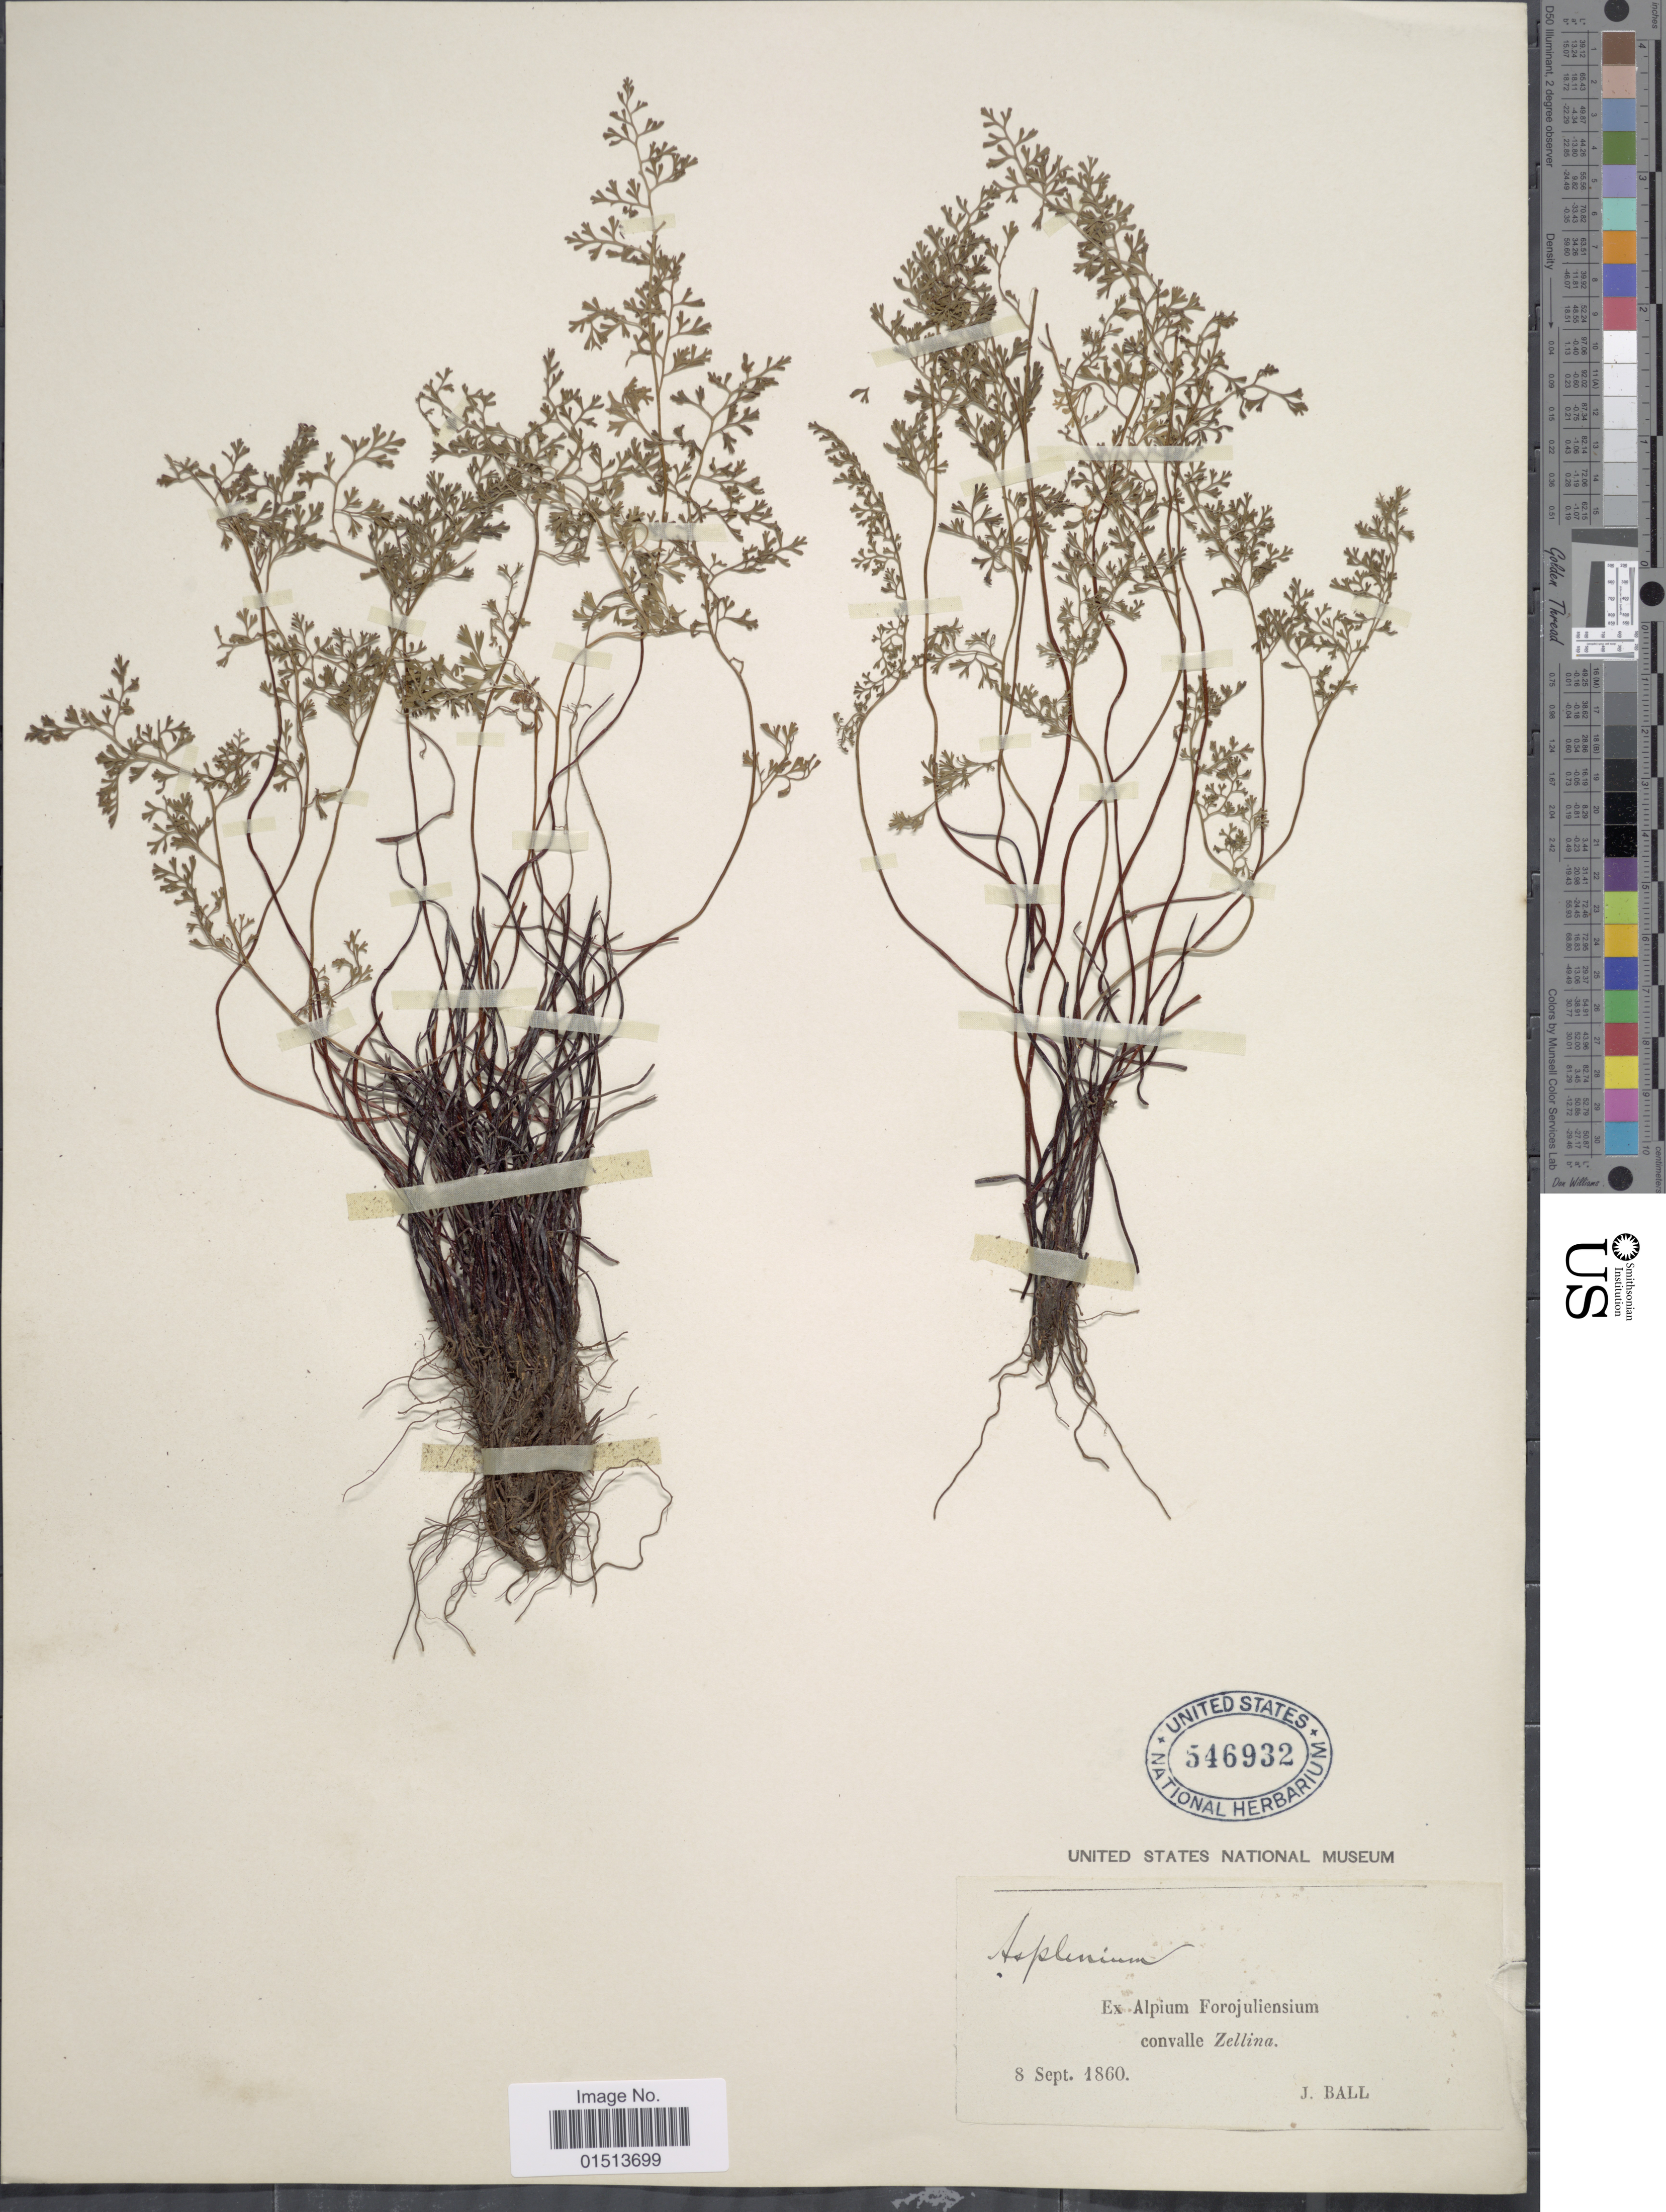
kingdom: Plantae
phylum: Tracheophyta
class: Polypodiopsida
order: Polypodiales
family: Aspleniaceae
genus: Asplenium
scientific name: Asplenium fissum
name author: Willd.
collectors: J. Ball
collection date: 1860-09-08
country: Italy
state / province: Friuli-Venezia Giulia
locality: Convalle Zellina.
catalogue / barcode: US 546932